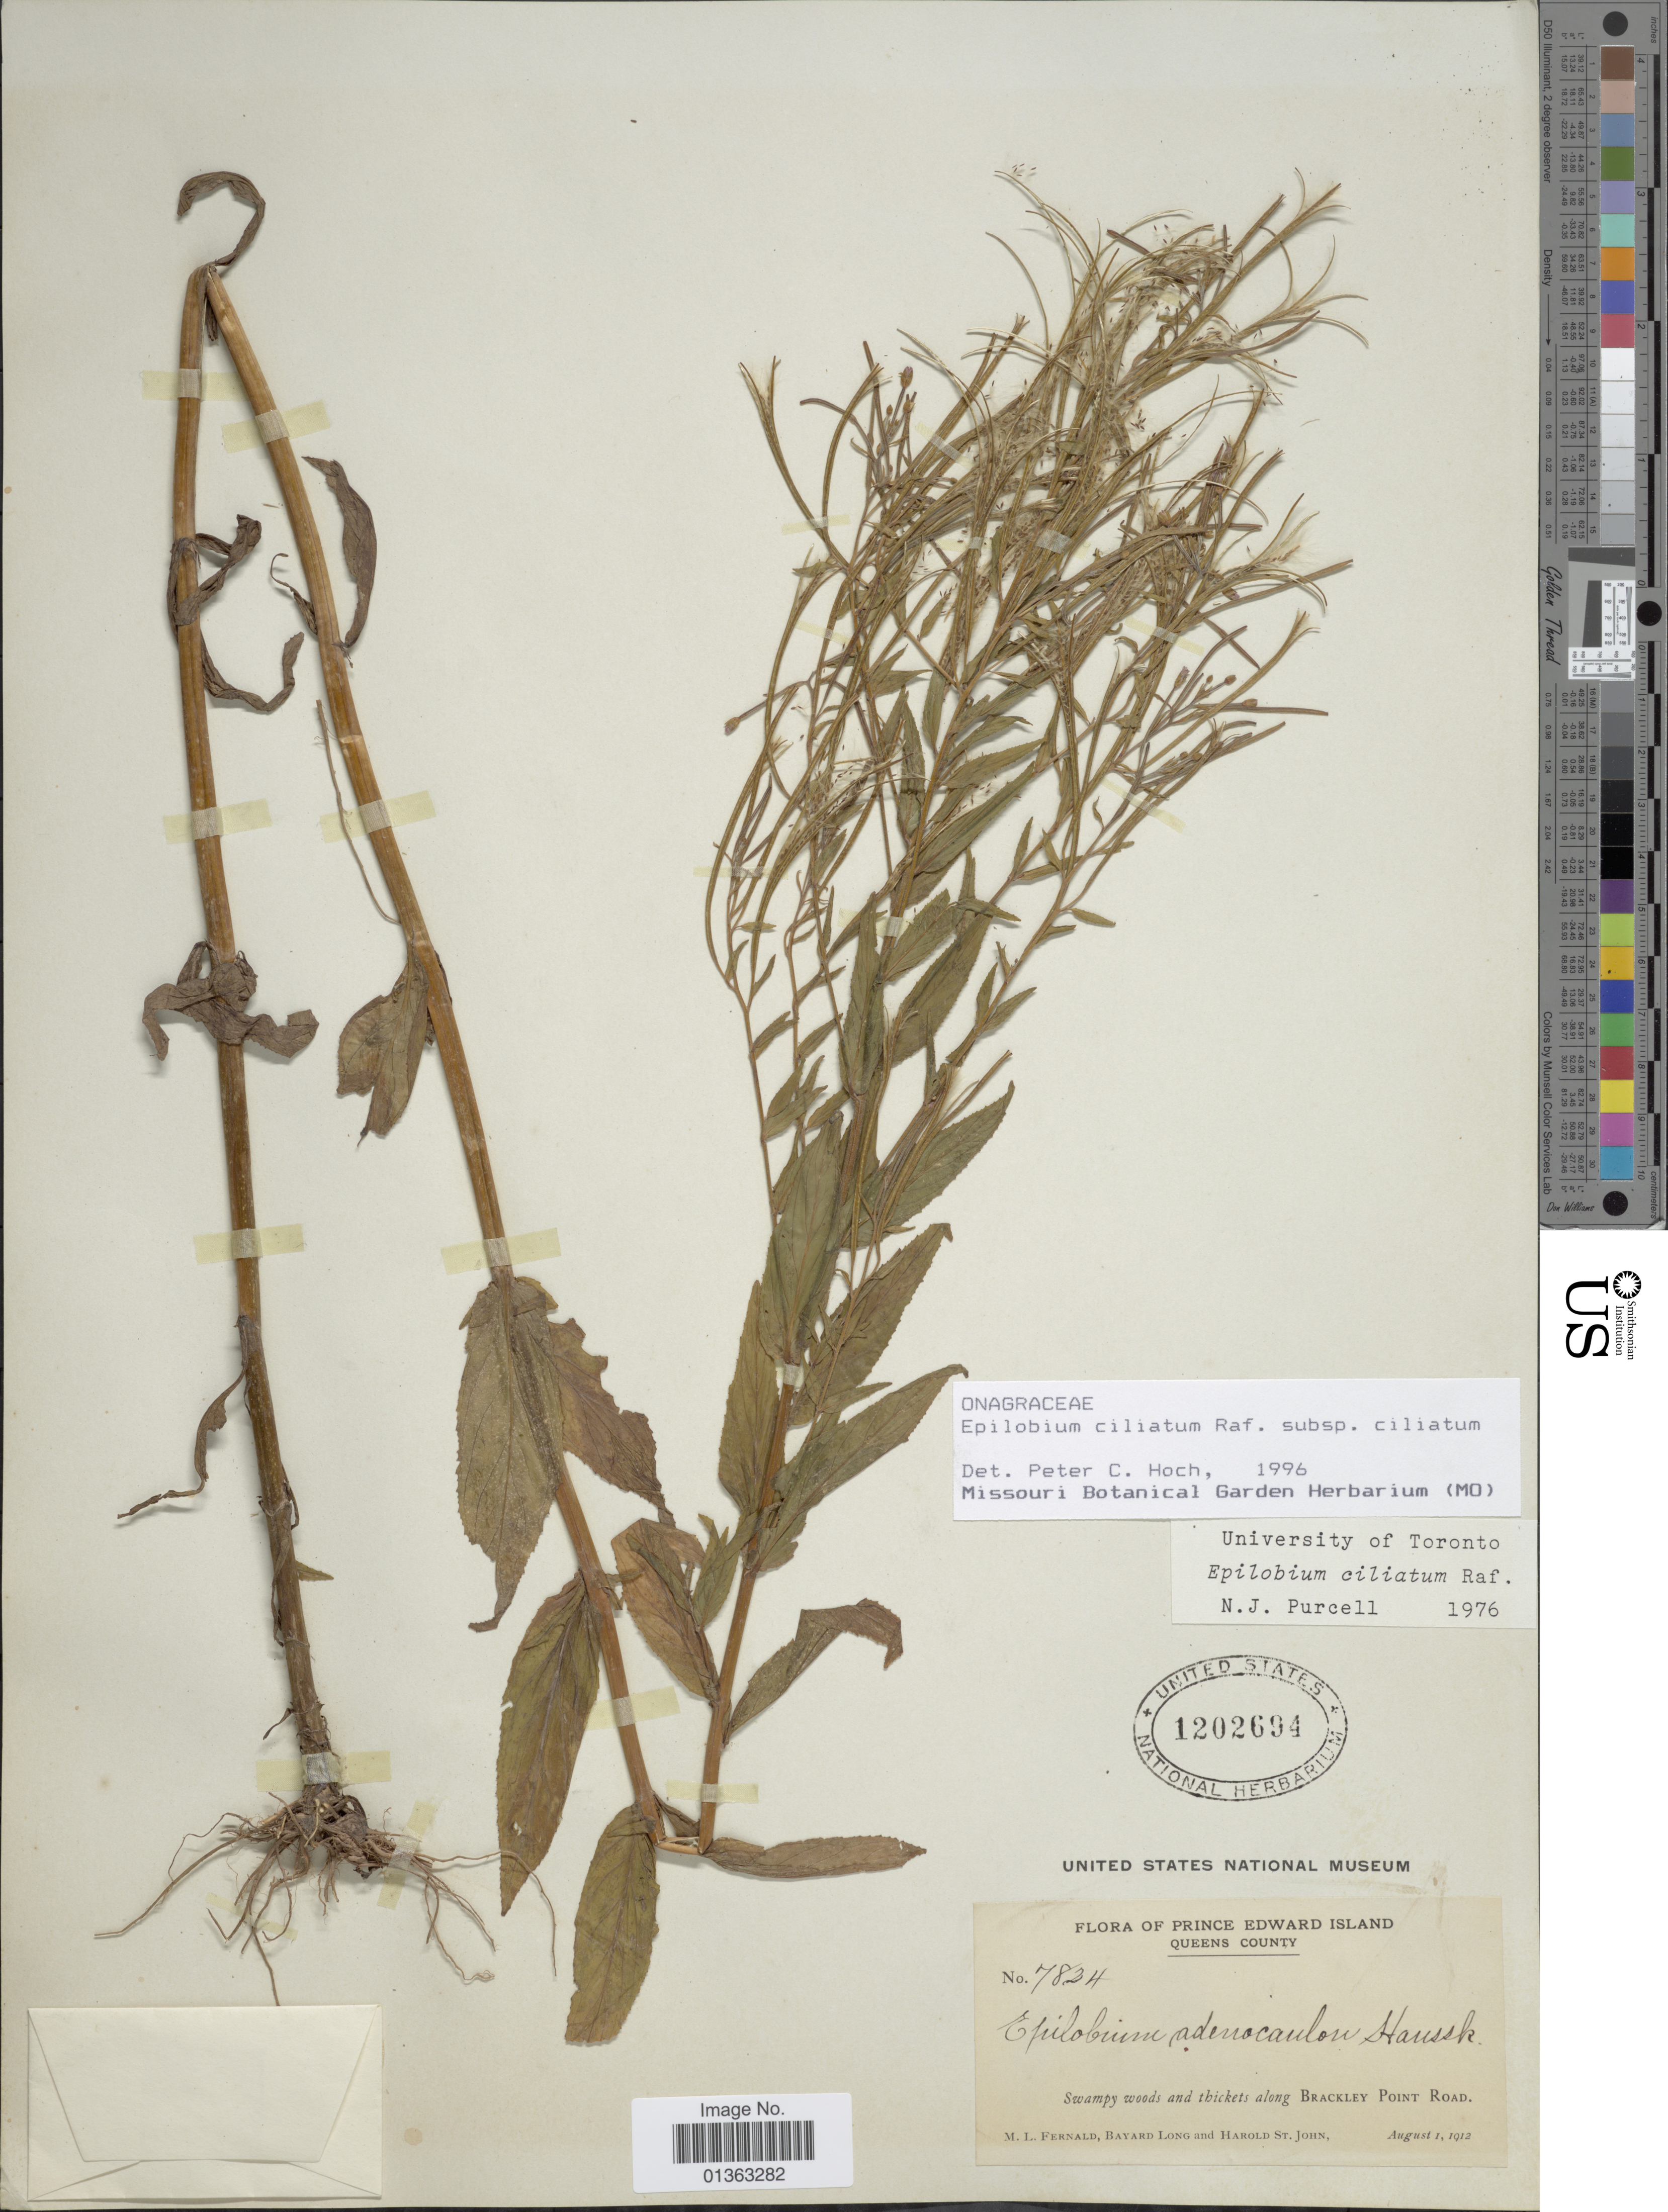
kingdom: Plantae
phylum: Tracheophyta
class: Magnoliopsida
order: Myrtales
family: Onagraceae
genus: Epilobium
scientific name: Epilobium ciliatum subsp. ciliatum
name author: Raf.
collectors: M. L. Fernald, B. H. Long & H. St. John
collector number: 7824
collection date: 1912-08-01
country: Canada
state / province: Prince Edward Island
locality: Queens County. Swampy woods and thickets along Brackley Point Road.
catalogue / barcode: US 1202694